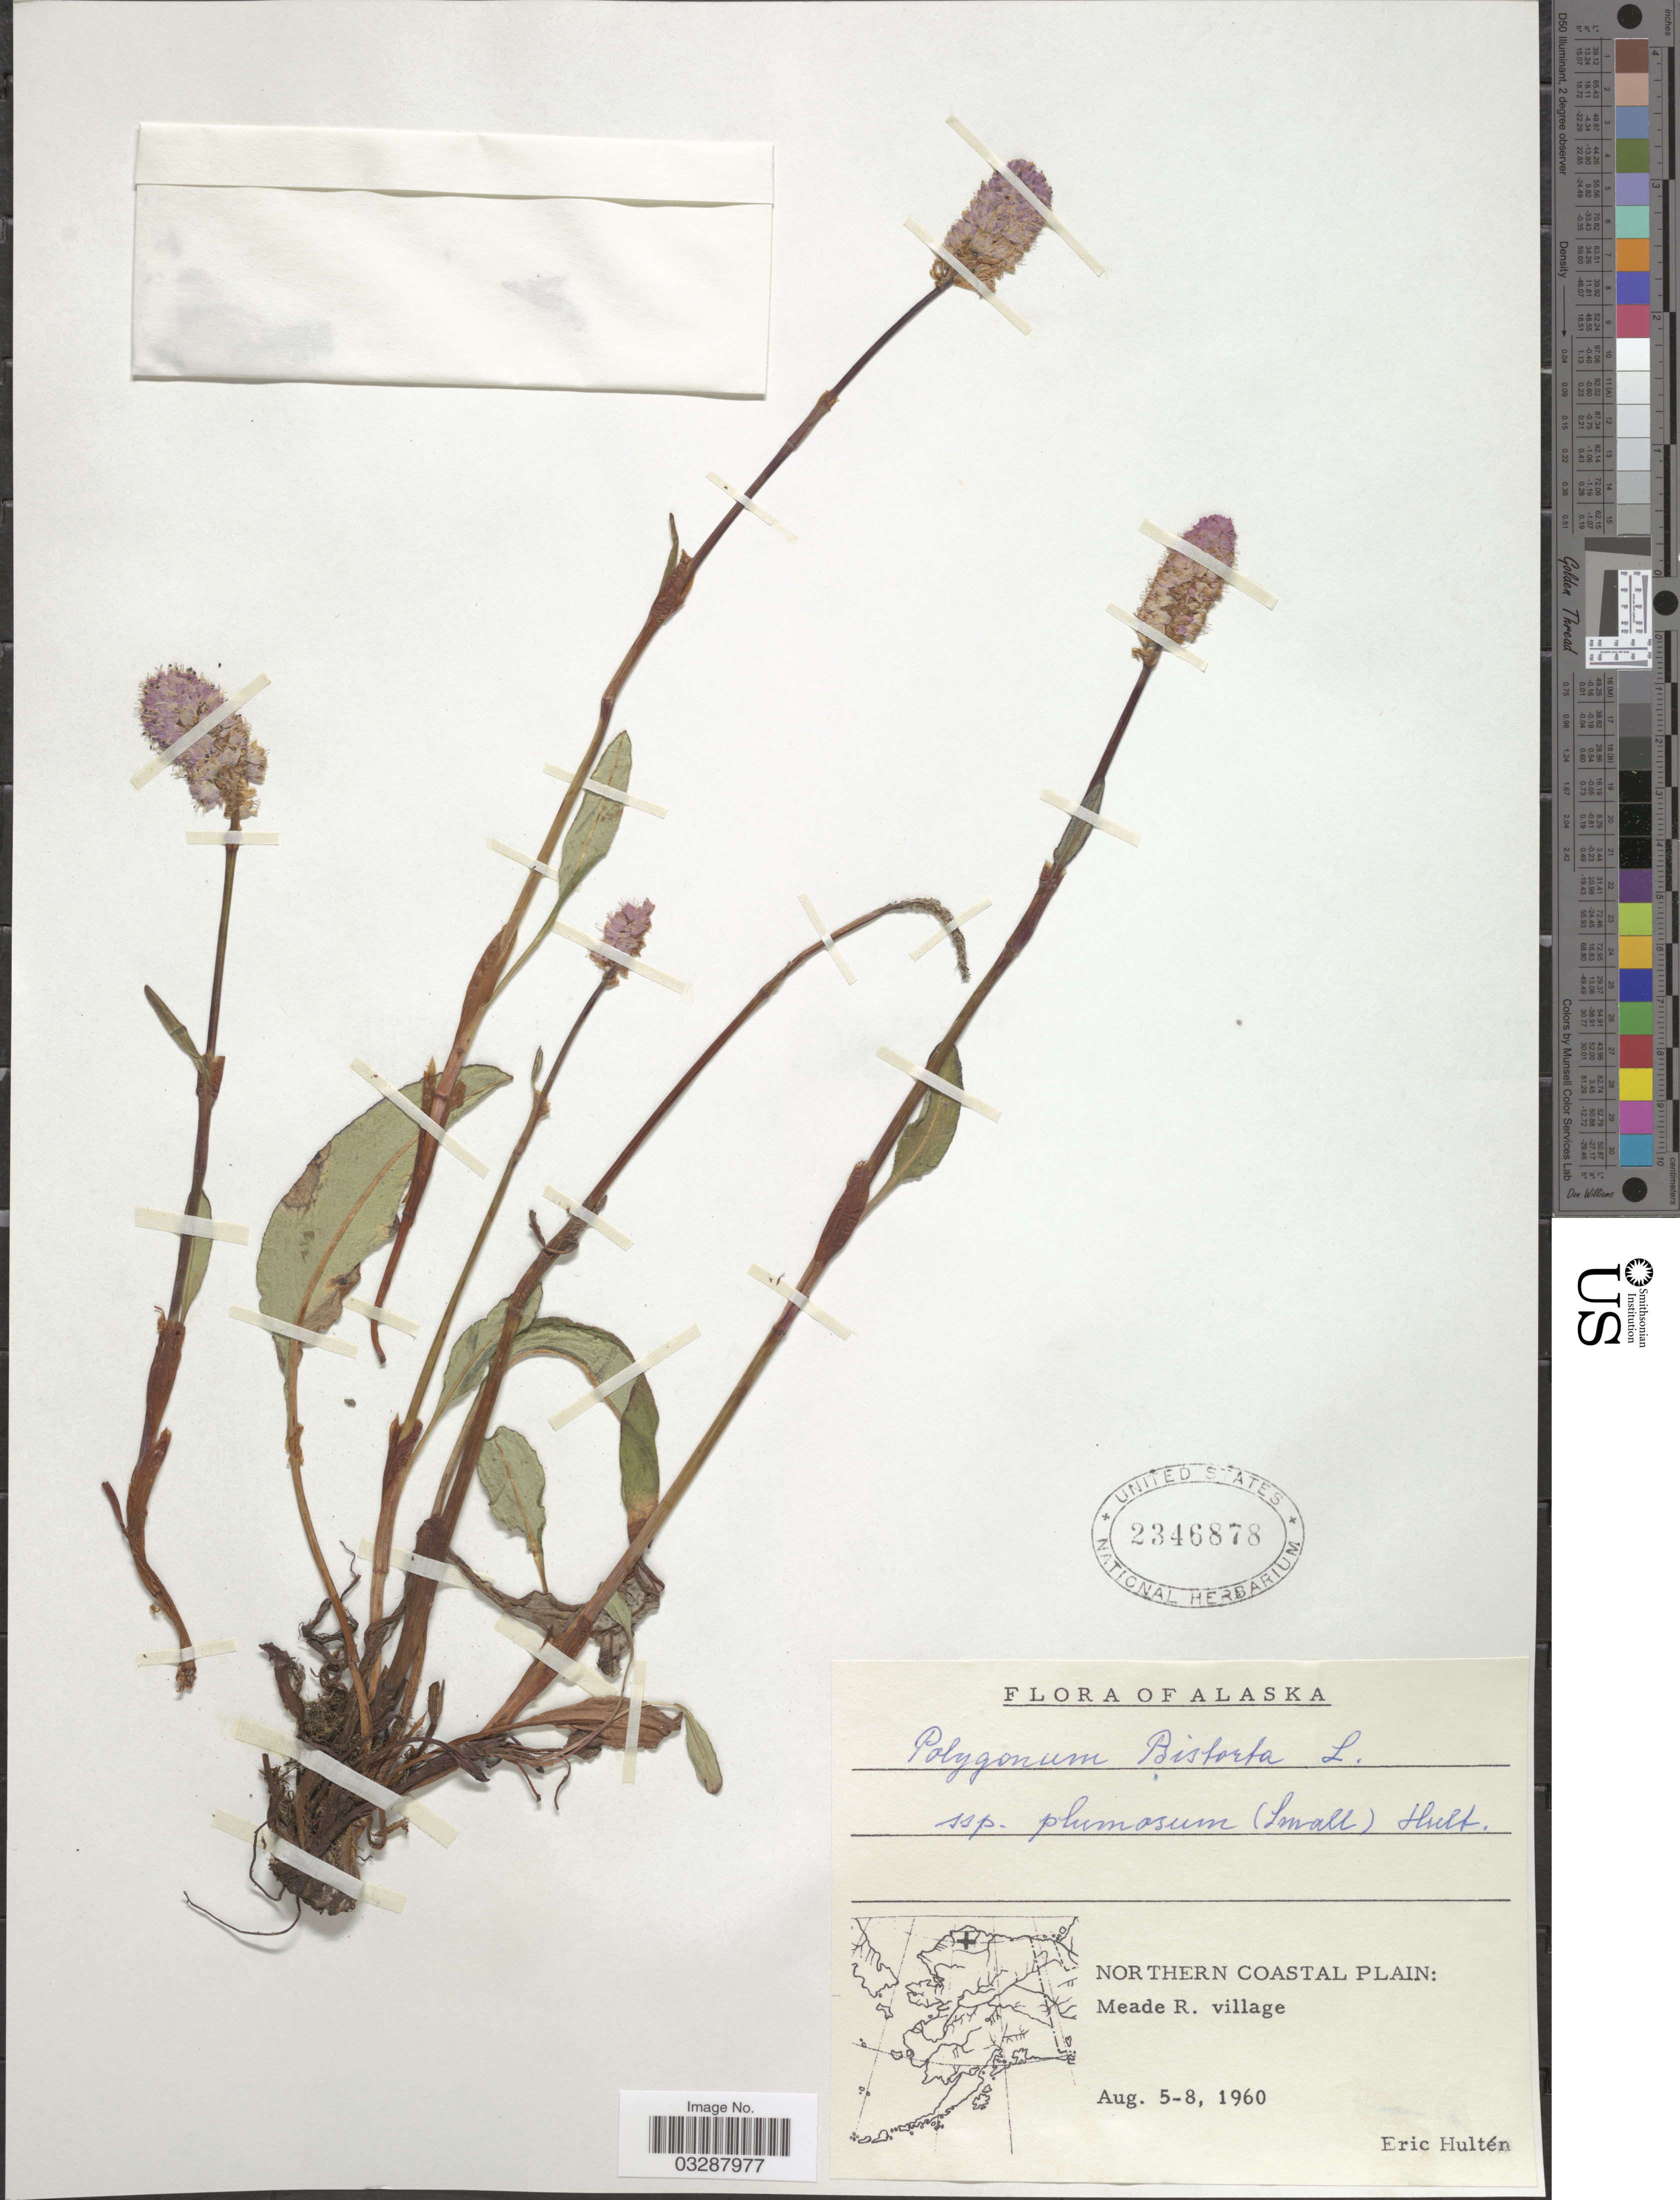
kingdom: Plantae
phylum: Tracheophyta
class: Magnoliopsida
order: Caryophyllales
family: Polygonaceae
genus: Bistorta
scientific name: Bistorta plumosa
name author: (Small) Greene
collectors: E. G. Hultén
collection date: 1960-08-05/1960-08-08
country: United States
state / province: Alaska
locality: Northern Coastal Plain: Meade R. village.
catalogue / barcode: US 2346878